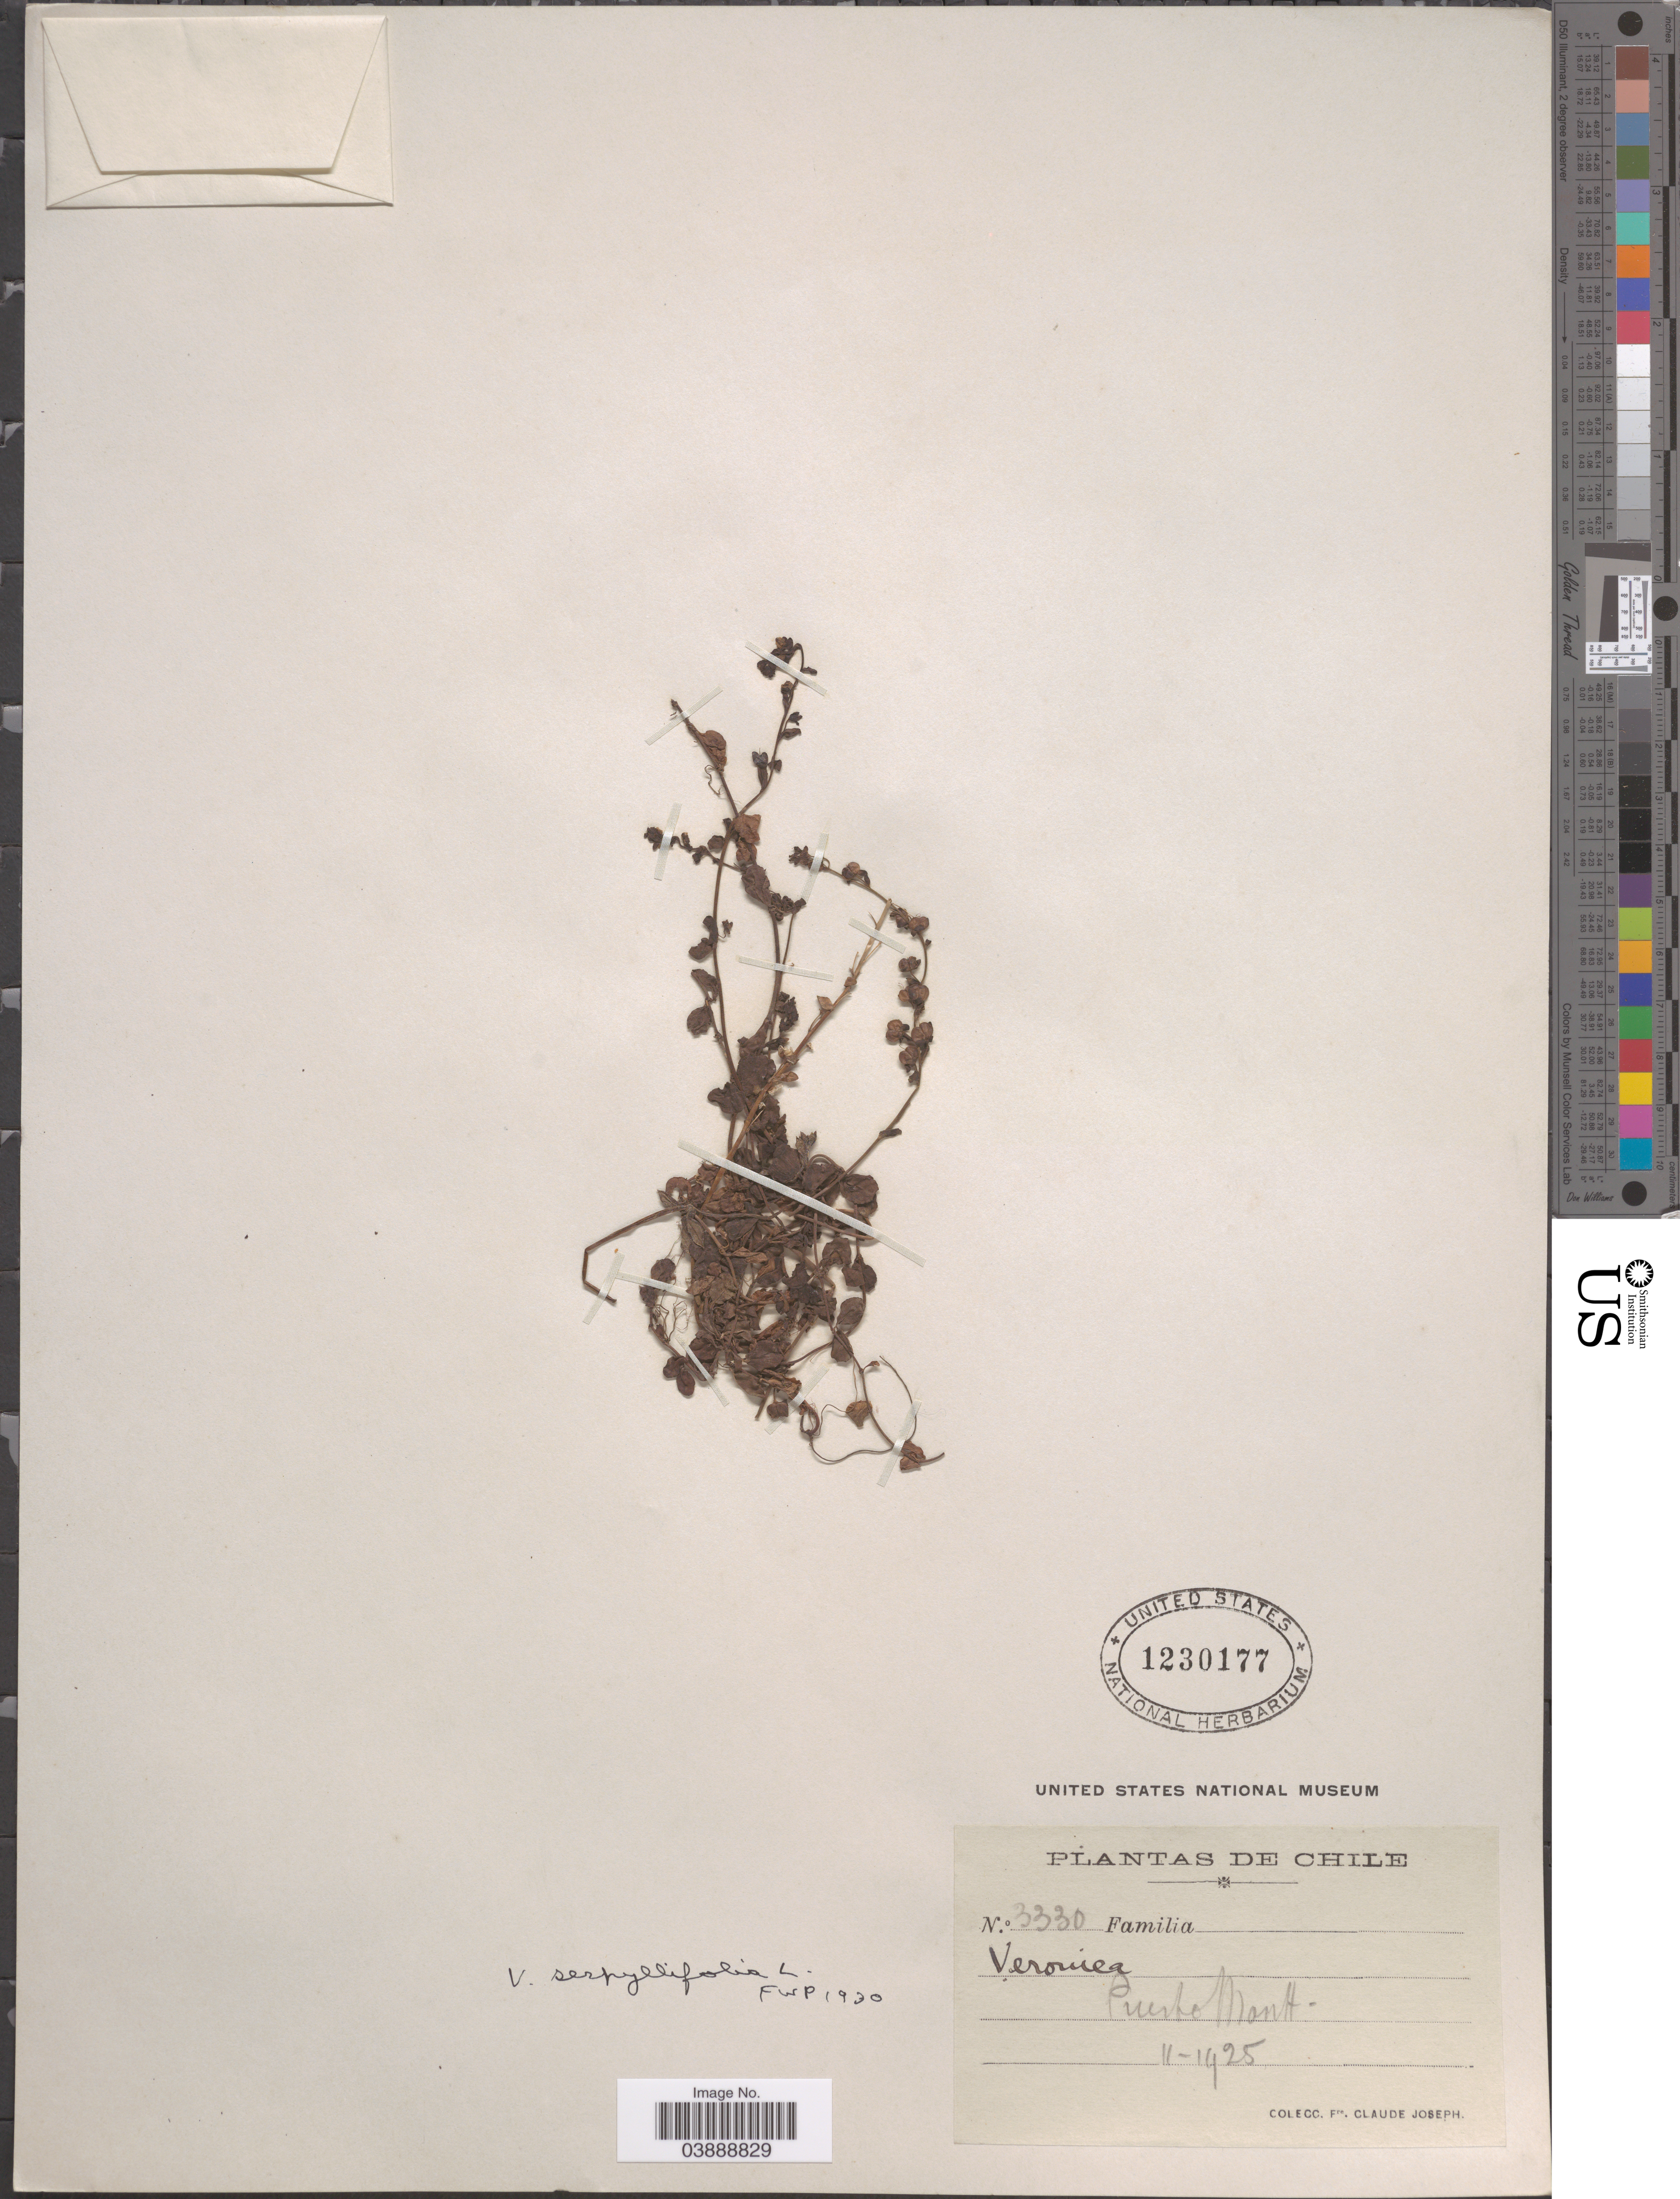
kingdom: Plantae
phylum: Tracheophyta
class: Magnoliopsida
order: Lamiales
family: Plantaginaceae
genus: Veronica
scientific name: Veronica serpyllifolia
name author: L.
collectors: Bro. Claude-Joseph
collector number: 3330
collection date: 1925-02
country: Chile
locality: Puerto Mont.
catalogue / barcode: US 1230177